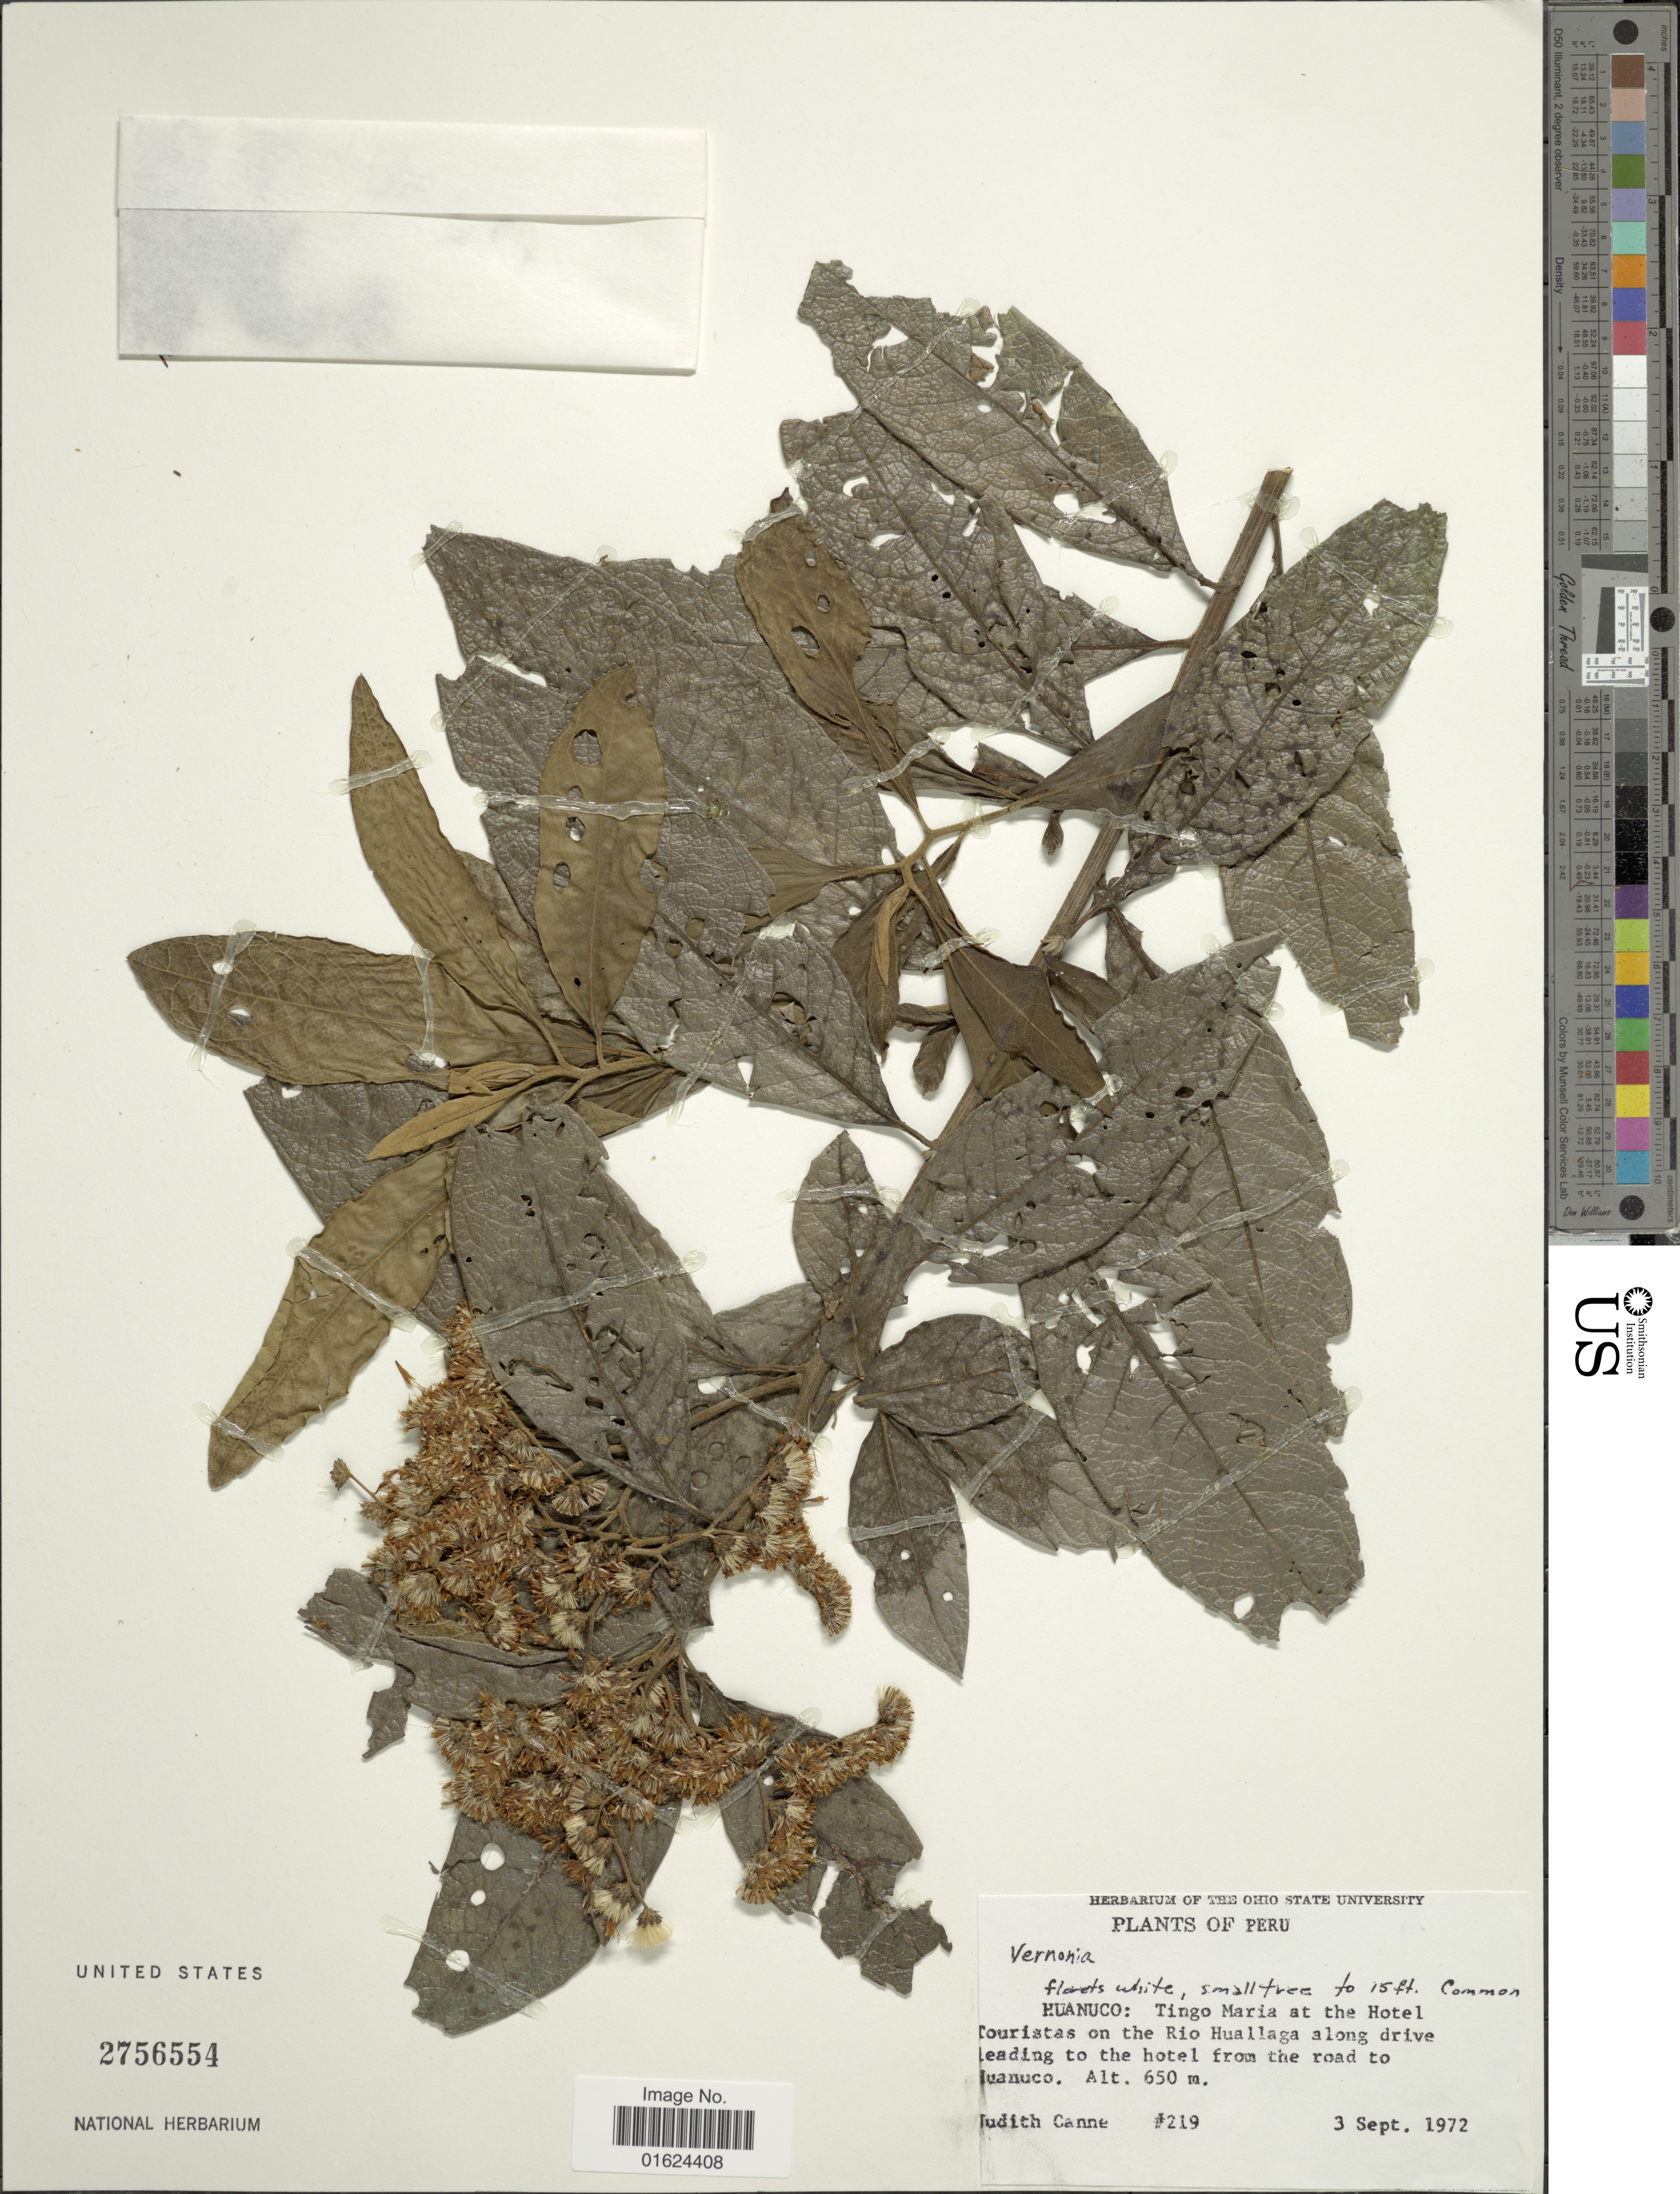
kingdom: Plantae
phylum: Tracheophyta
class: Magnoliopsida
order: Asterales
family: Asteraceae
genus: Vernonanthura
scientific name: Vernonanthura patens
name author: (Kunth) H. Rob.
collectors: J. M. Canne-Hilliker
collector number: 219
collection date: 1972-09-03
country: Peru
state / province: Huánuco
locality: Tingo Maria at the Hotel Touristas on the Rio Huallaga along drive leading to the hotel from the road to Huanuco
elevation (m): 650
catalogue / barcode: US 2756554